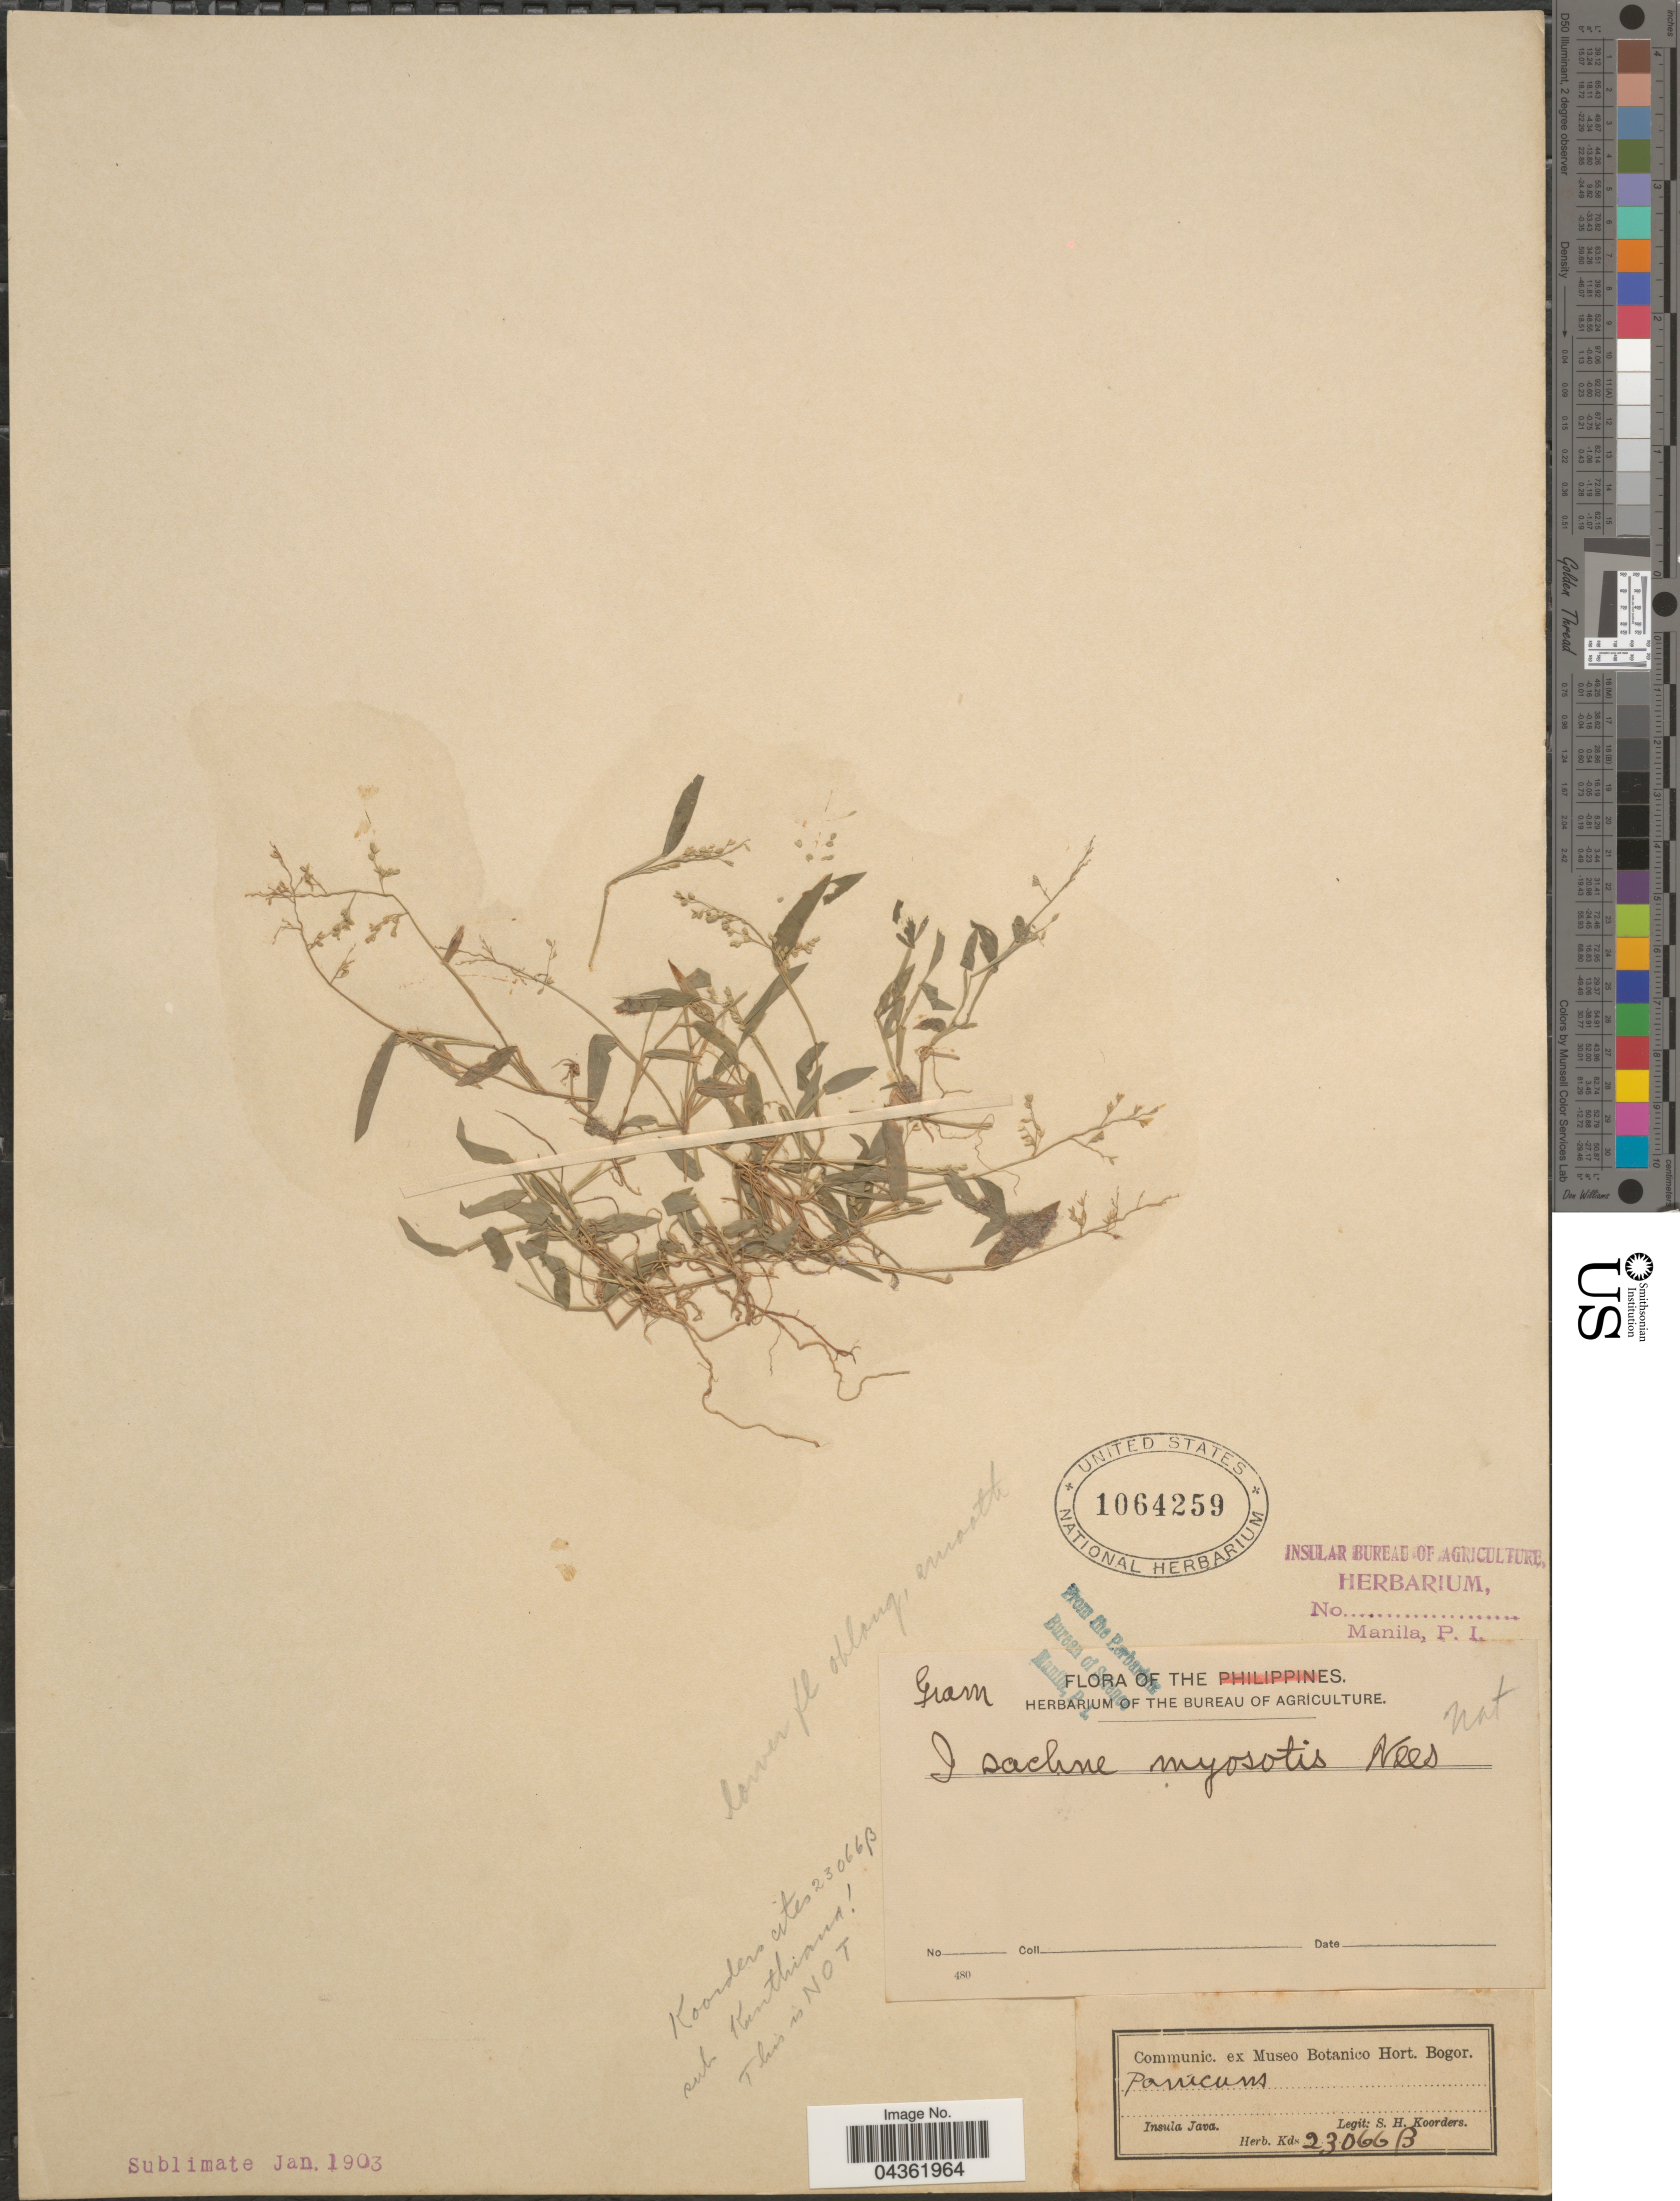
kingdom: Plantae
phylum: Tracheophyta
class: Liliopsida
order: Poales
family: Poaceae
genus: Isachne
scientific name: Isachne sp.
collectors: S. H. Koorders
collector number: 23066B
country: Indonesia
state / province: Java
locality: Insula Java.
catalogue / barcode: US 1064259